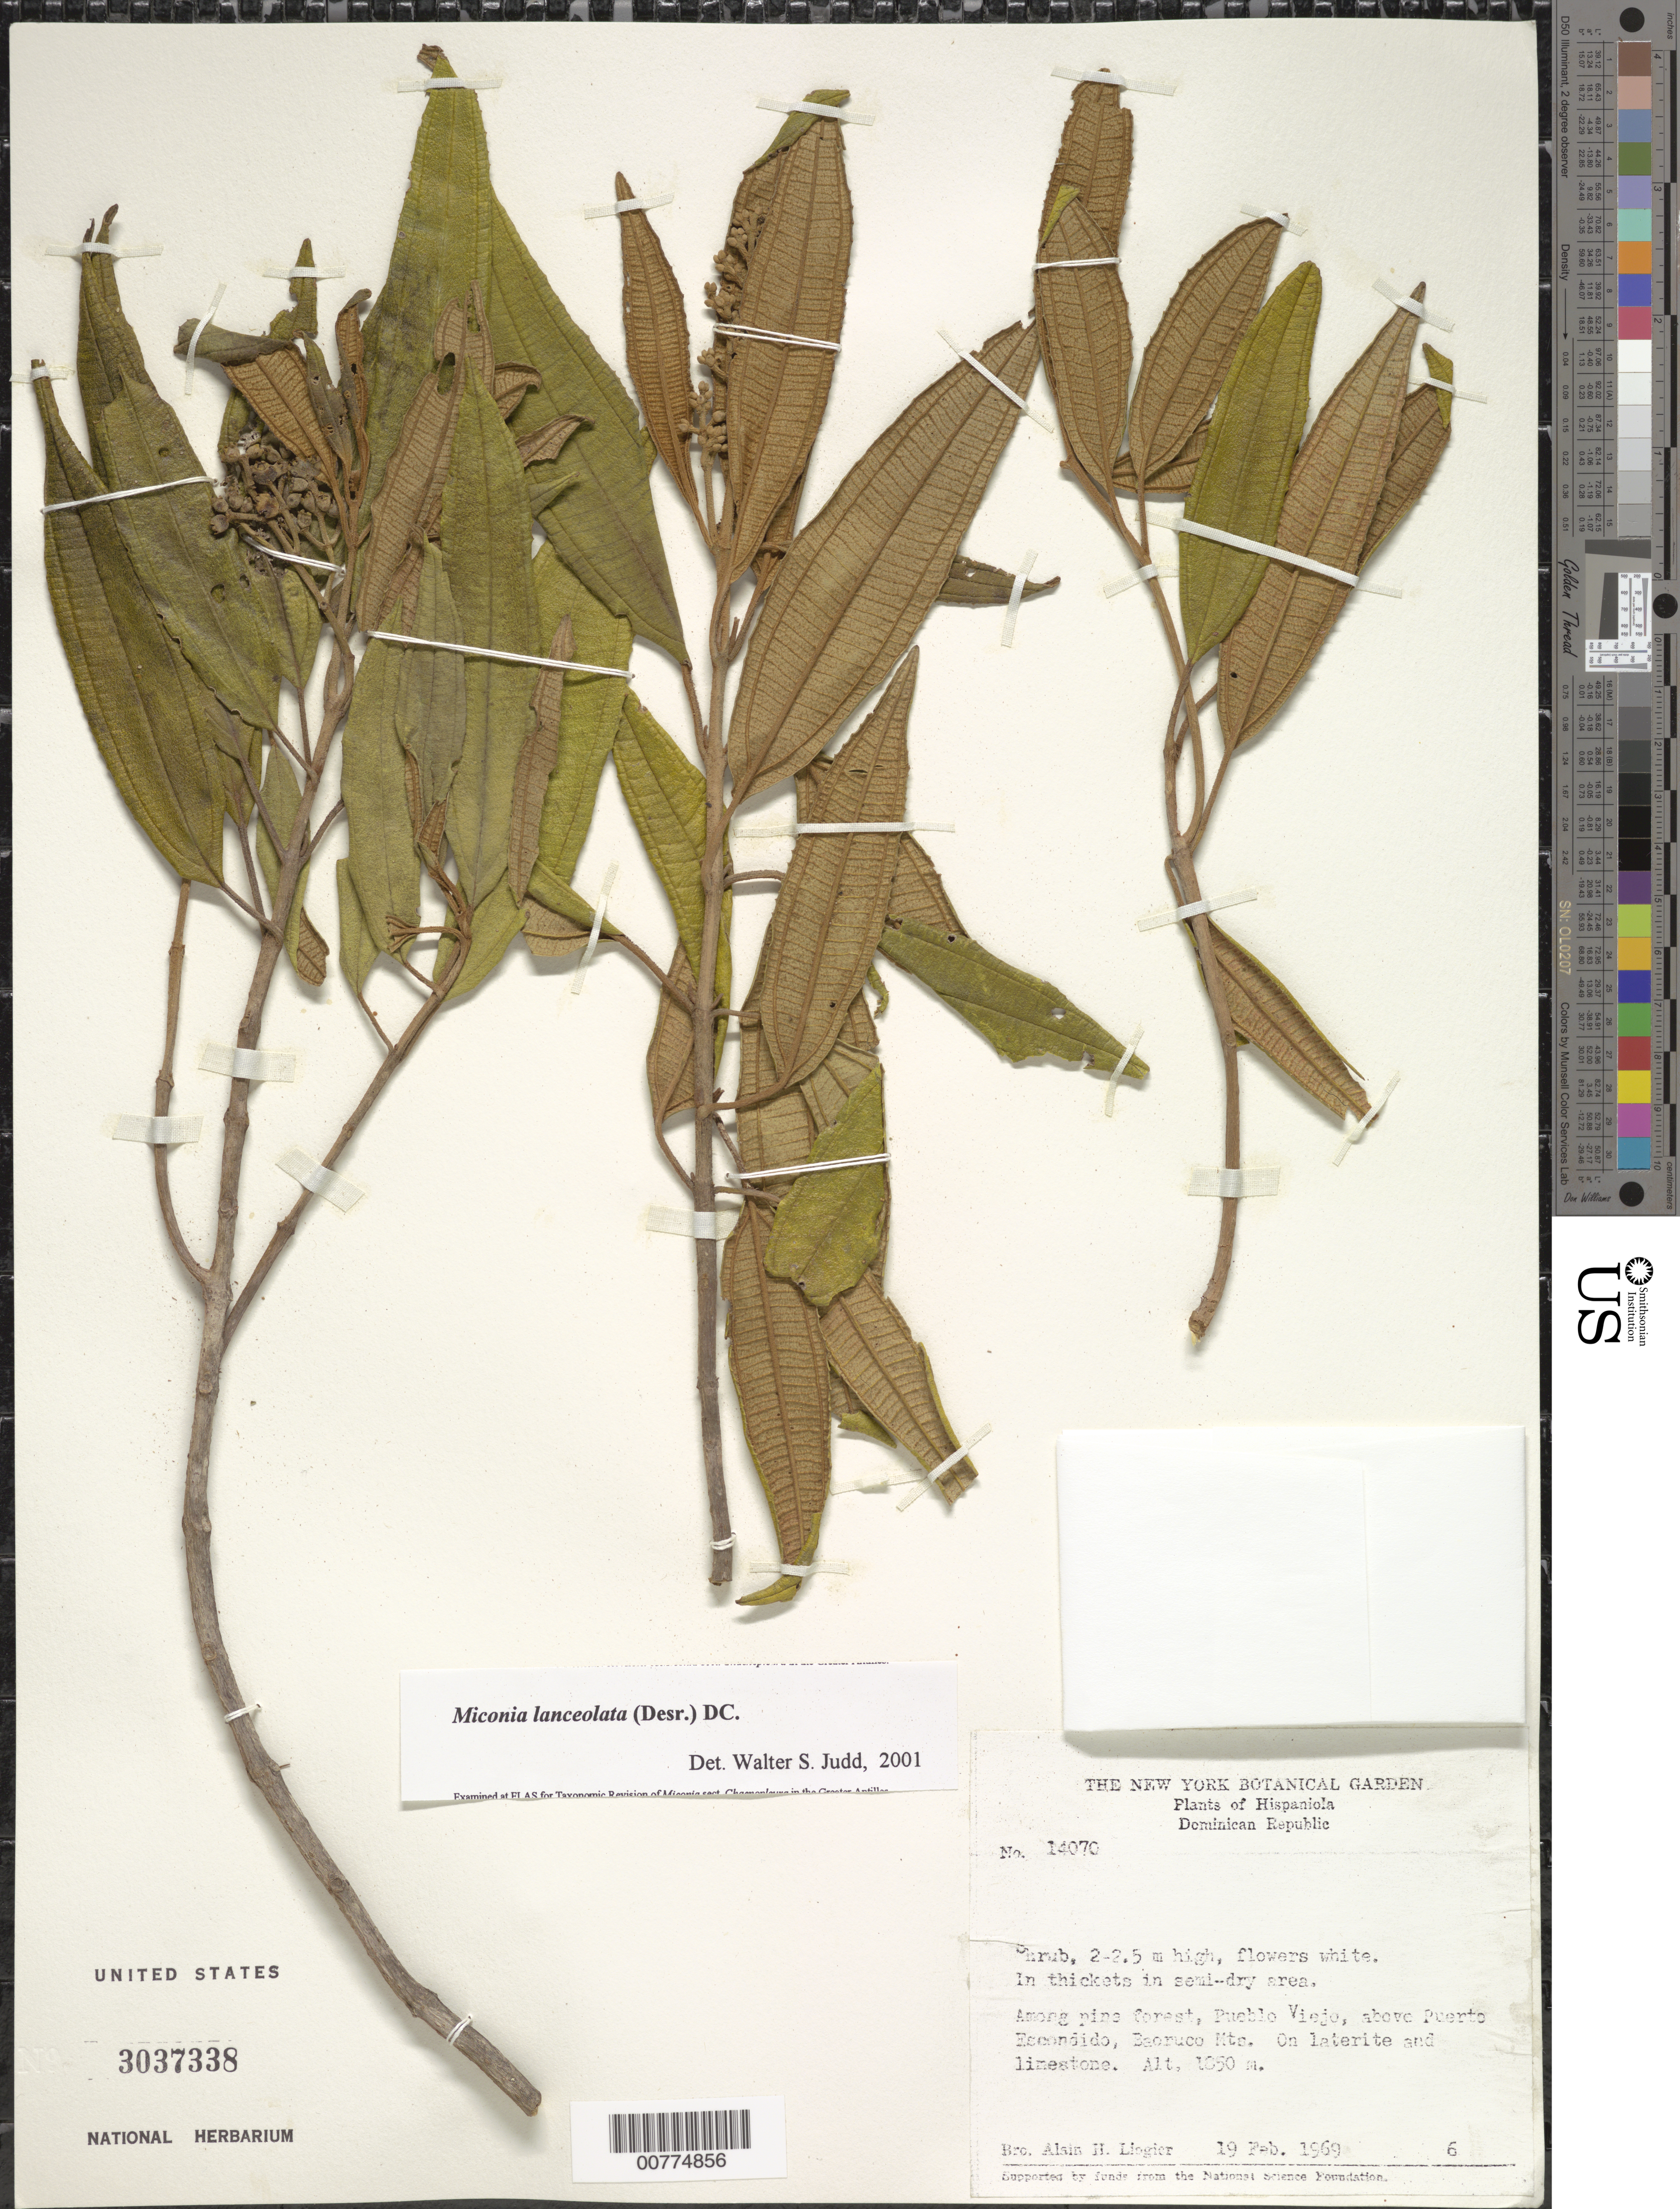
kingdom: Plantae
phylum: Tracheophyta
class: Magnoliopsida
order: Myrtales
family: Melastomataceae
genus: Miconia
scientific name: Miconia lanceolata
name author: (Desr.) DC.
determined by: Judd, Walter S.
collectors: A. H. Liogier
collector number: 14070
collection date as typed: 19 Feb 1969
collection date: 1969-02-19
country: Dominican Republic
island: Hispaniola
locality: Baoruco Mts., above Puerto Escondido, Pueblo Viejo.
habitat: On laterite and limestone, in thickets and semi arid area.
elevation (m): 1850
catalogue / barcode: US 3037338